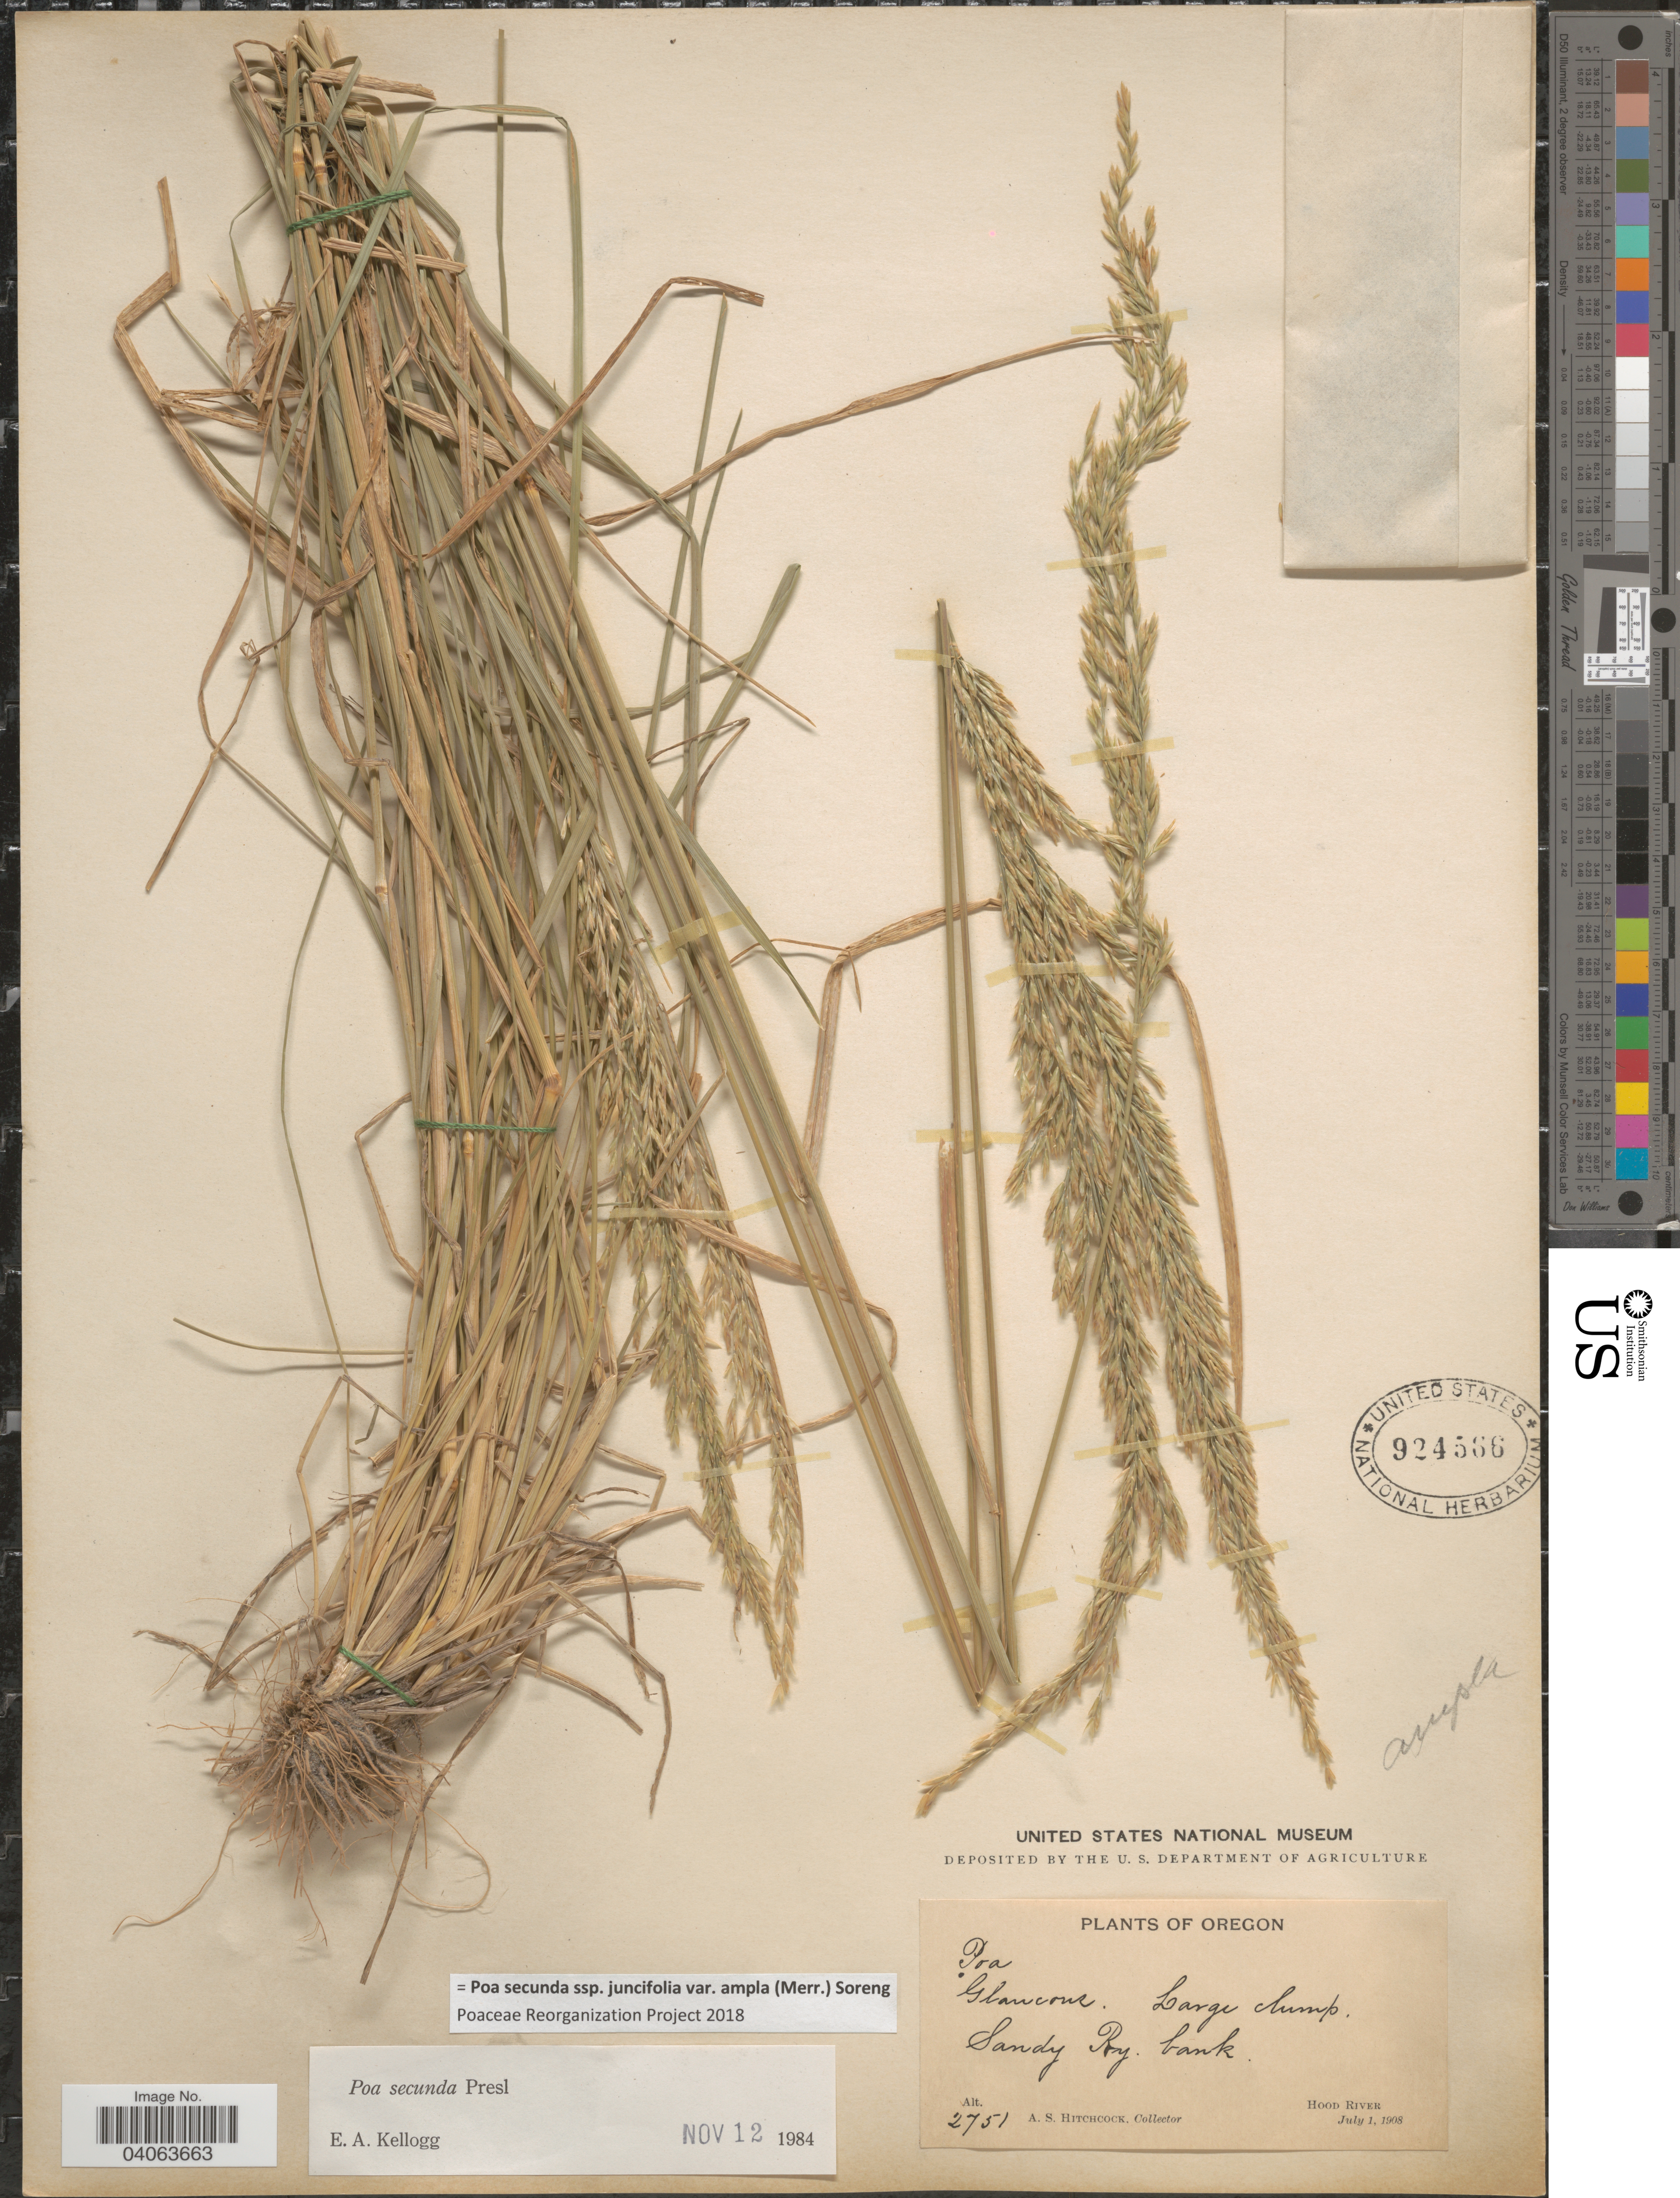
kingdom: Plantae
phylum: Tracheophyta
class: Liliopsida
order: Poales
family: Poaceae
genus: Poa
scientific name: Poa secunda subsp. juncifolia var. ampla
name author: (Merr.) Soreng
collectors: A. S. Hitchcock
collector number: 2751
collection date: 1908-07-01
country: United States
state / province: Oregon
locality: Sandy Ry. bank. Hood River.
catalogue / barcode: US 924566